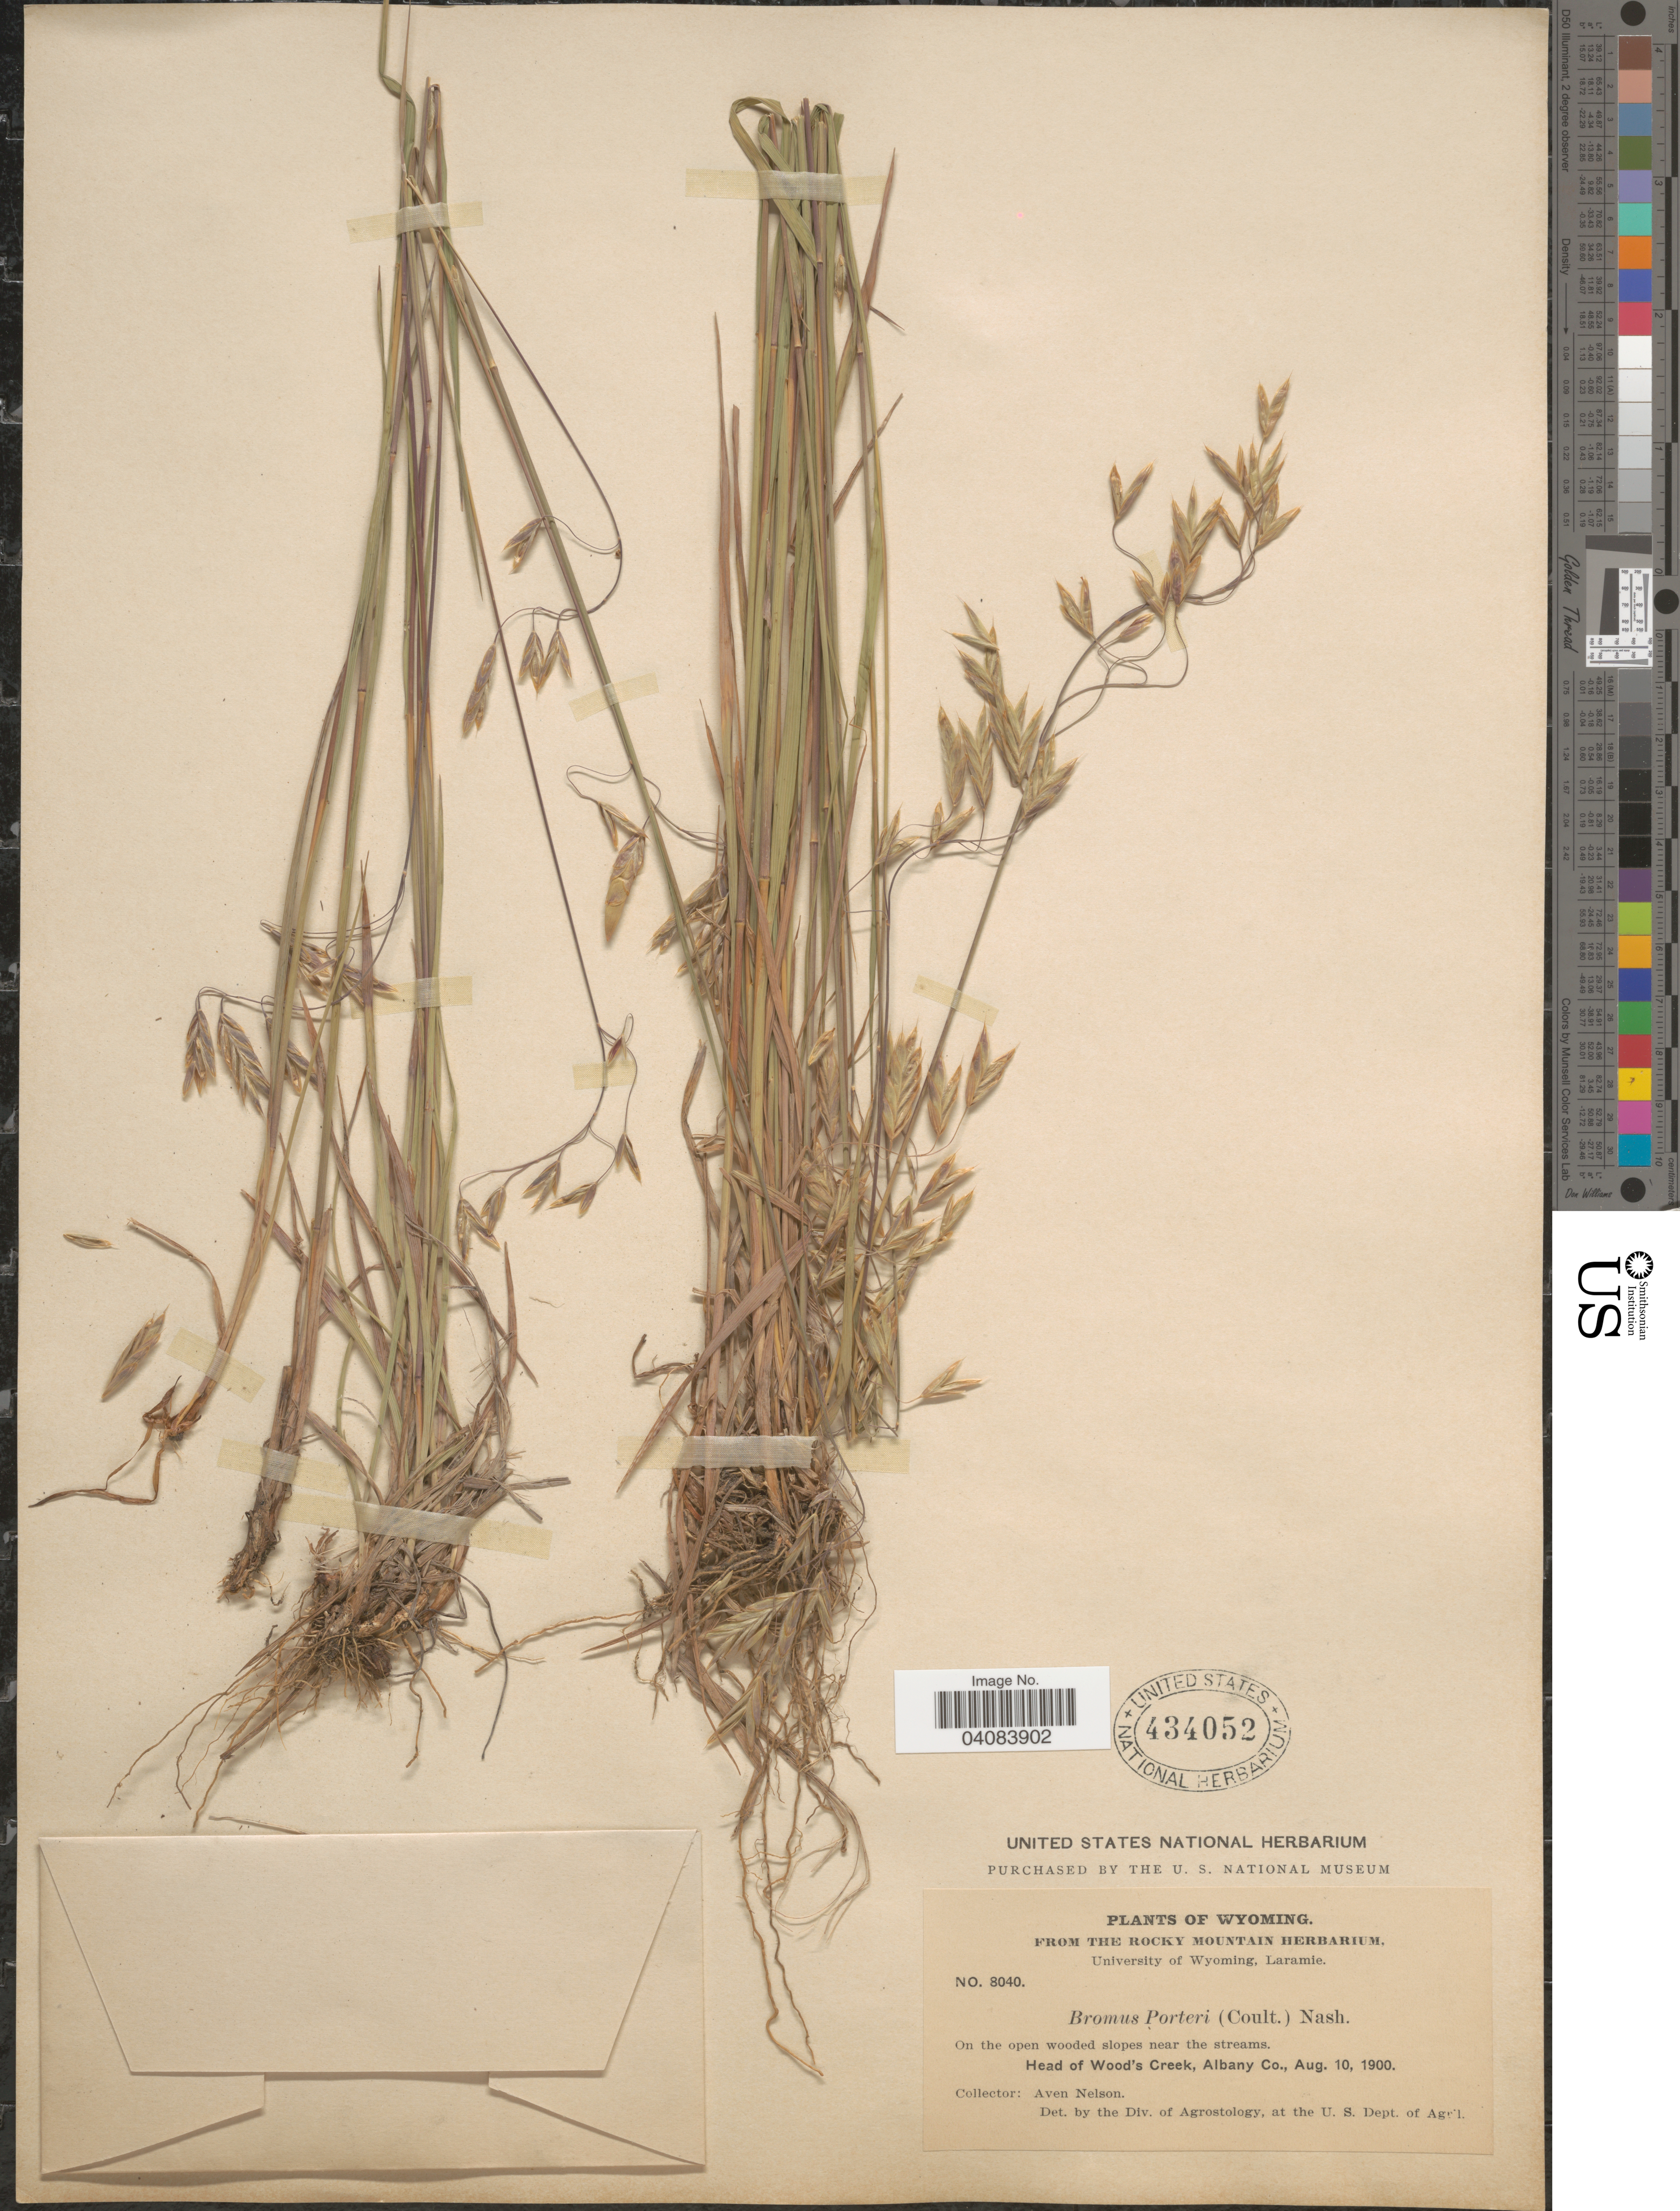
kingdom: Plantae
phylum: Tracheophyta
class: Liliopsida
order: Poales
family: Poaceae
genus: Bromus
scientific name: Bromus porteri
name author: (J.M. Coult.) Nash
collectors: A. Nelson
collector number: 8040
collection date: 1900-08-10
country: United States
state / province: Wyoming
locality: On the open wooded slopes near the streams. Head of Wood's Creek, Albany Co.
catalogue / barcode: US 434052